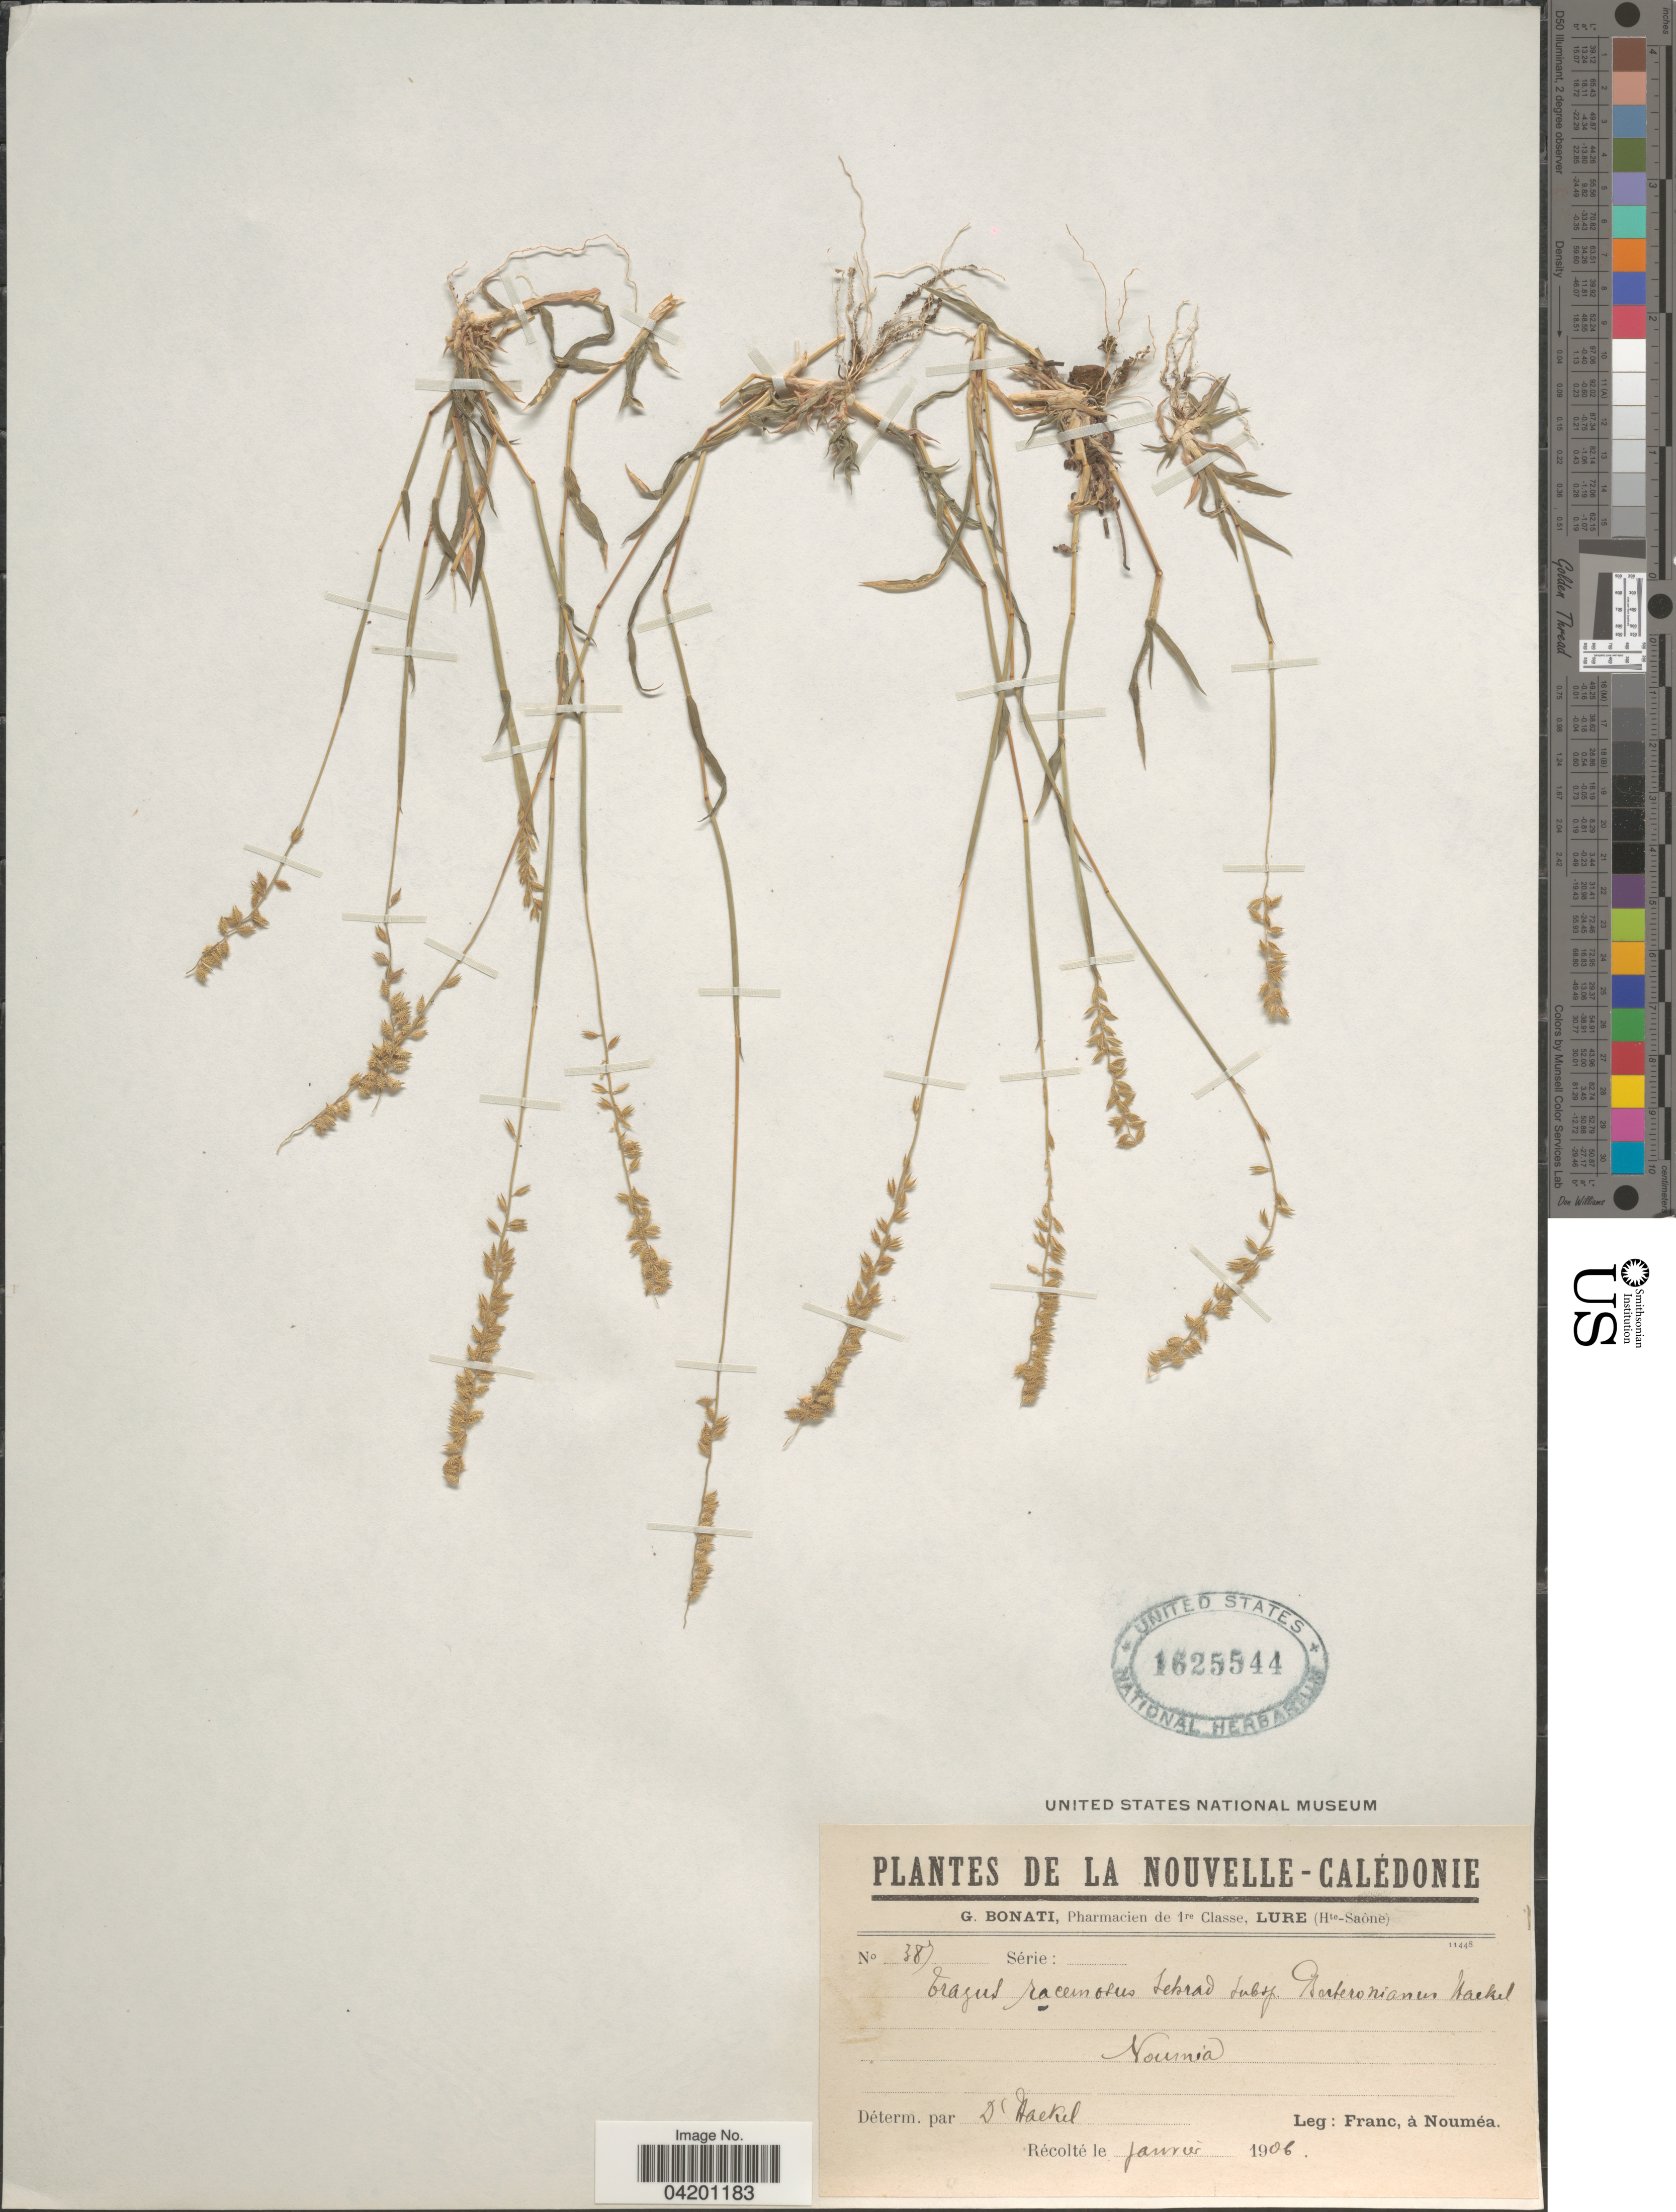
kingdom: Plantae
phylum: Tracheophyta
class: Liliopsida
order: Poales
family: Poaceae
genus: Tragus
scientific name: Tragus racemosus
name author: (L.) All.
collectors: Franc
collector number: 387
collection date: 1906-01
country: New Caledonia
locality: Nouvelle-Calédonie. Nouméa.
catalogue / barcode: US 1625544